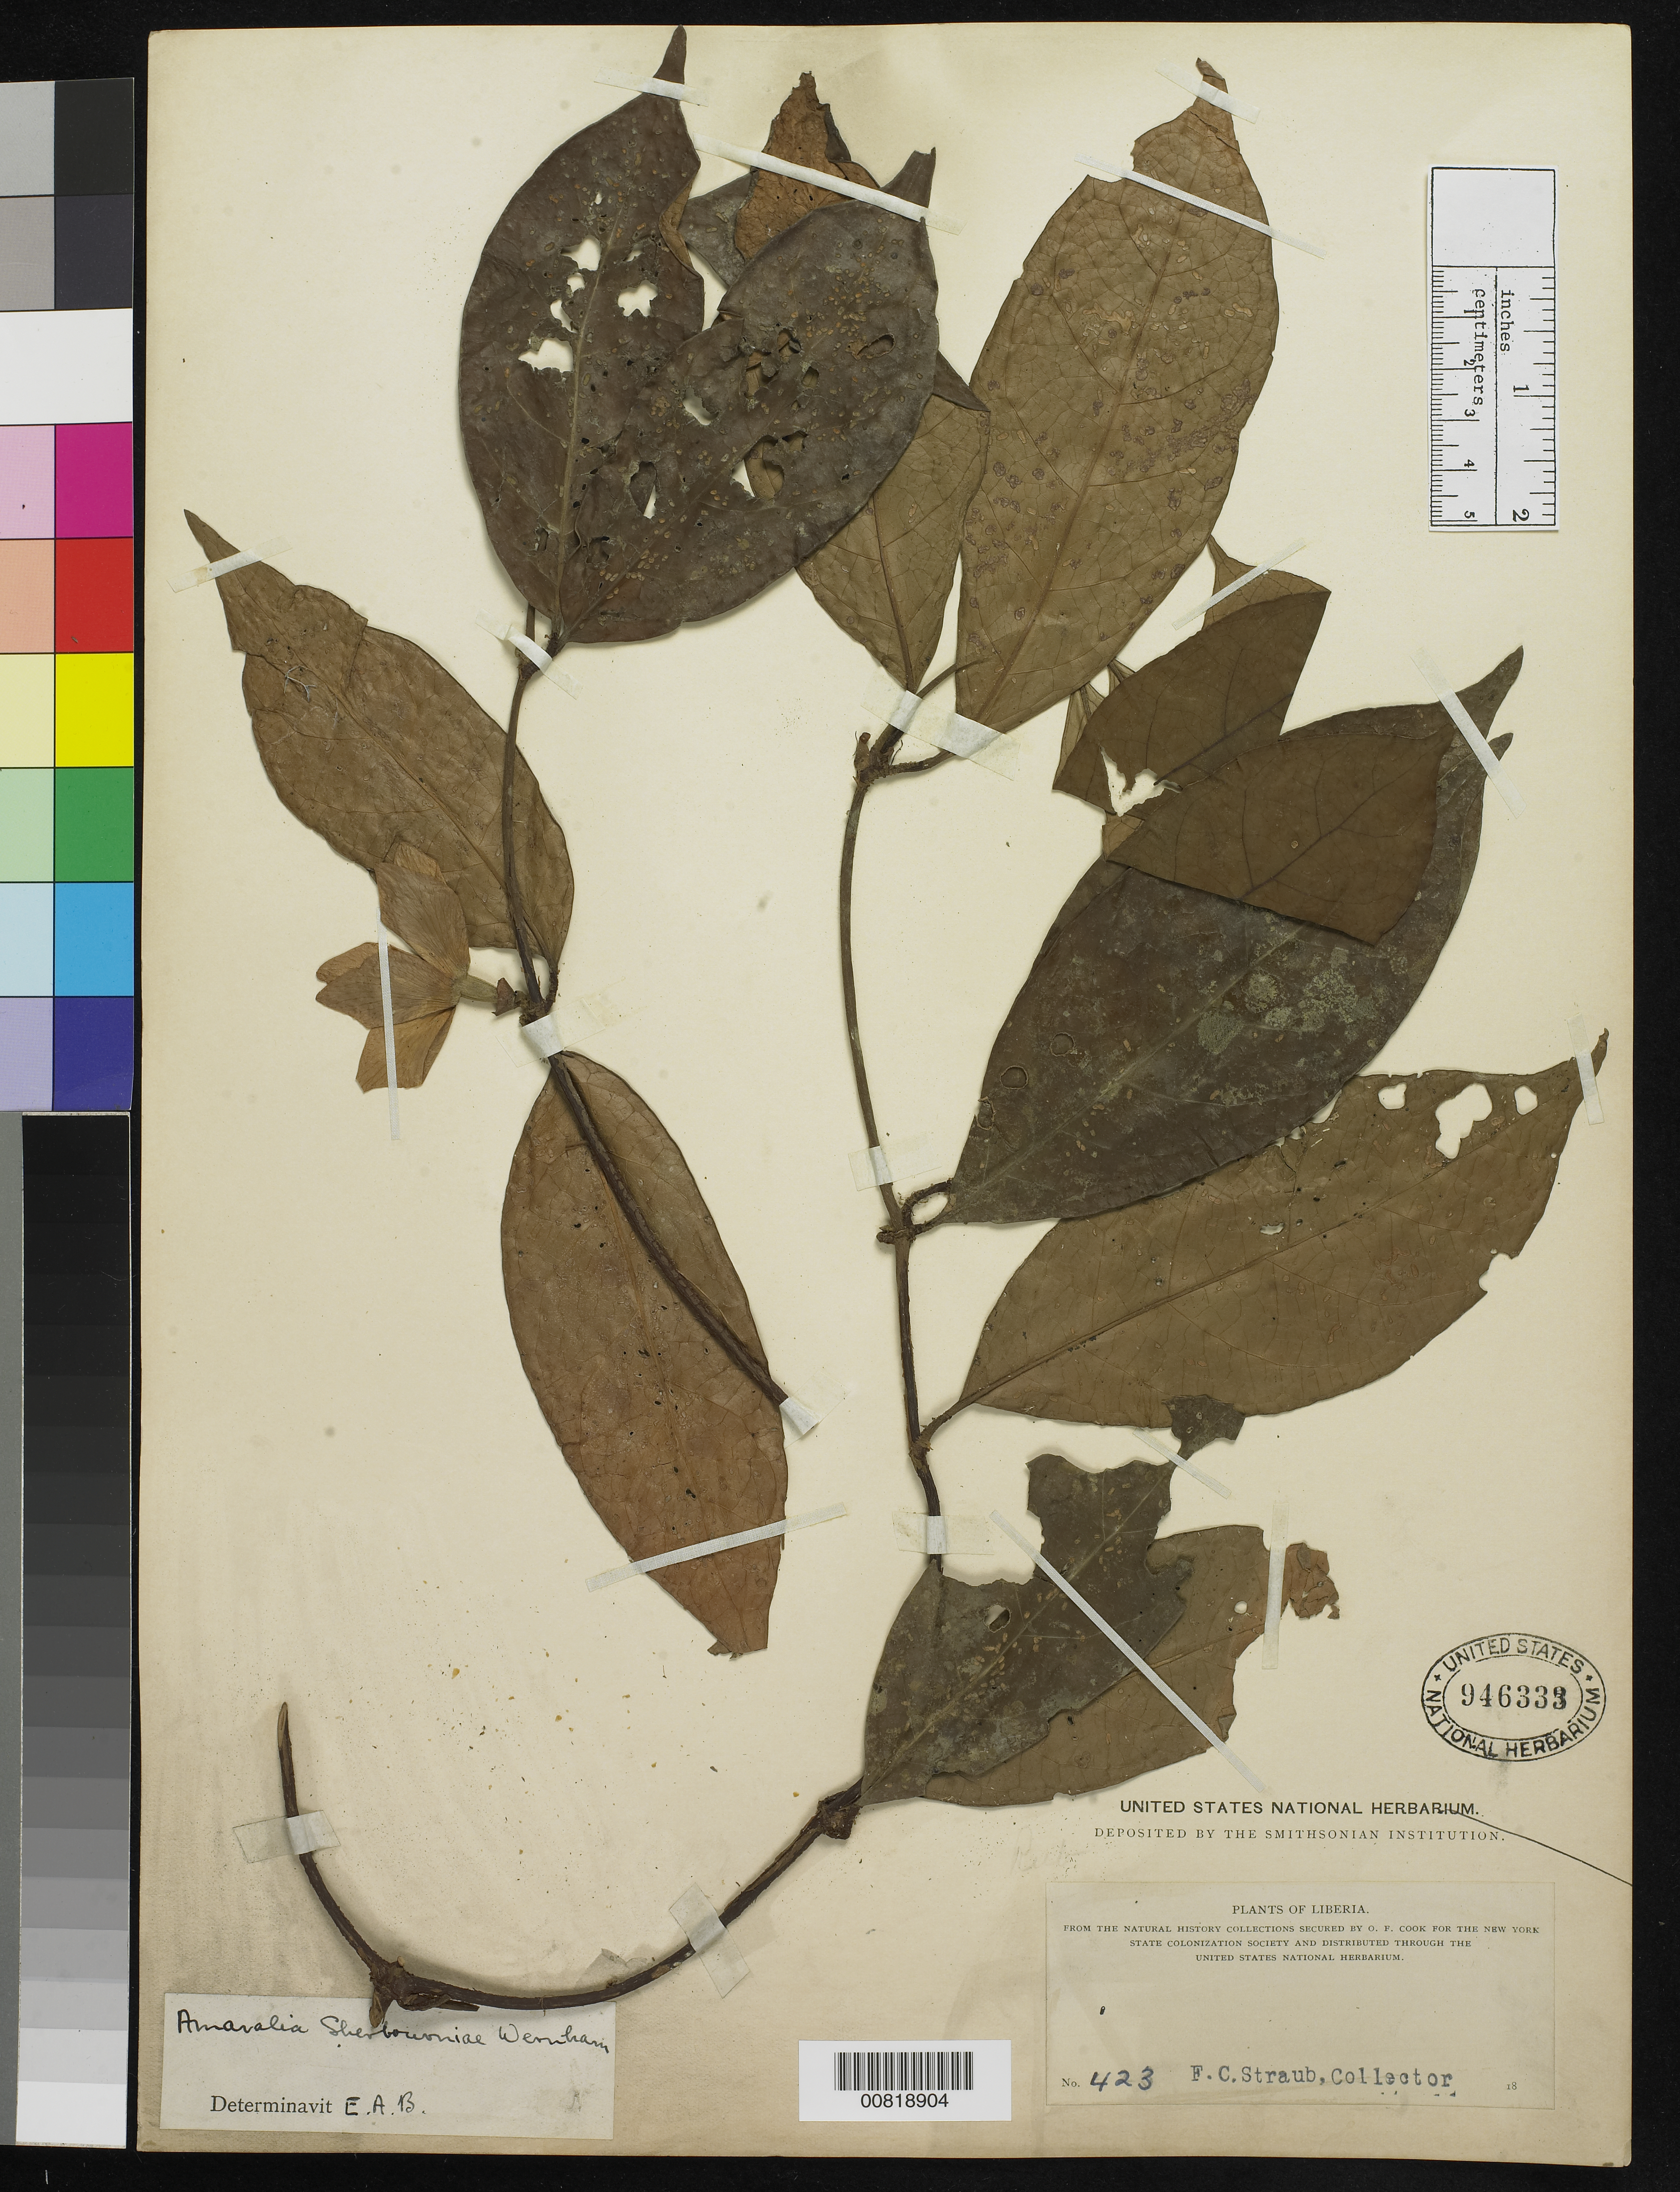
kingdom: Plantae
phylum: Tracheophyta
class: Magnoliopsida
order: Gentianales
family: Rubiaceae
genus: Amaralia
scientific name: Amaralia sherbournia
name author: (Hook.) Wernham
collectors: F. Straub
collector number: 423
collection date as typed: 18--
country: Liberia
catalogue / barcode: US 946333